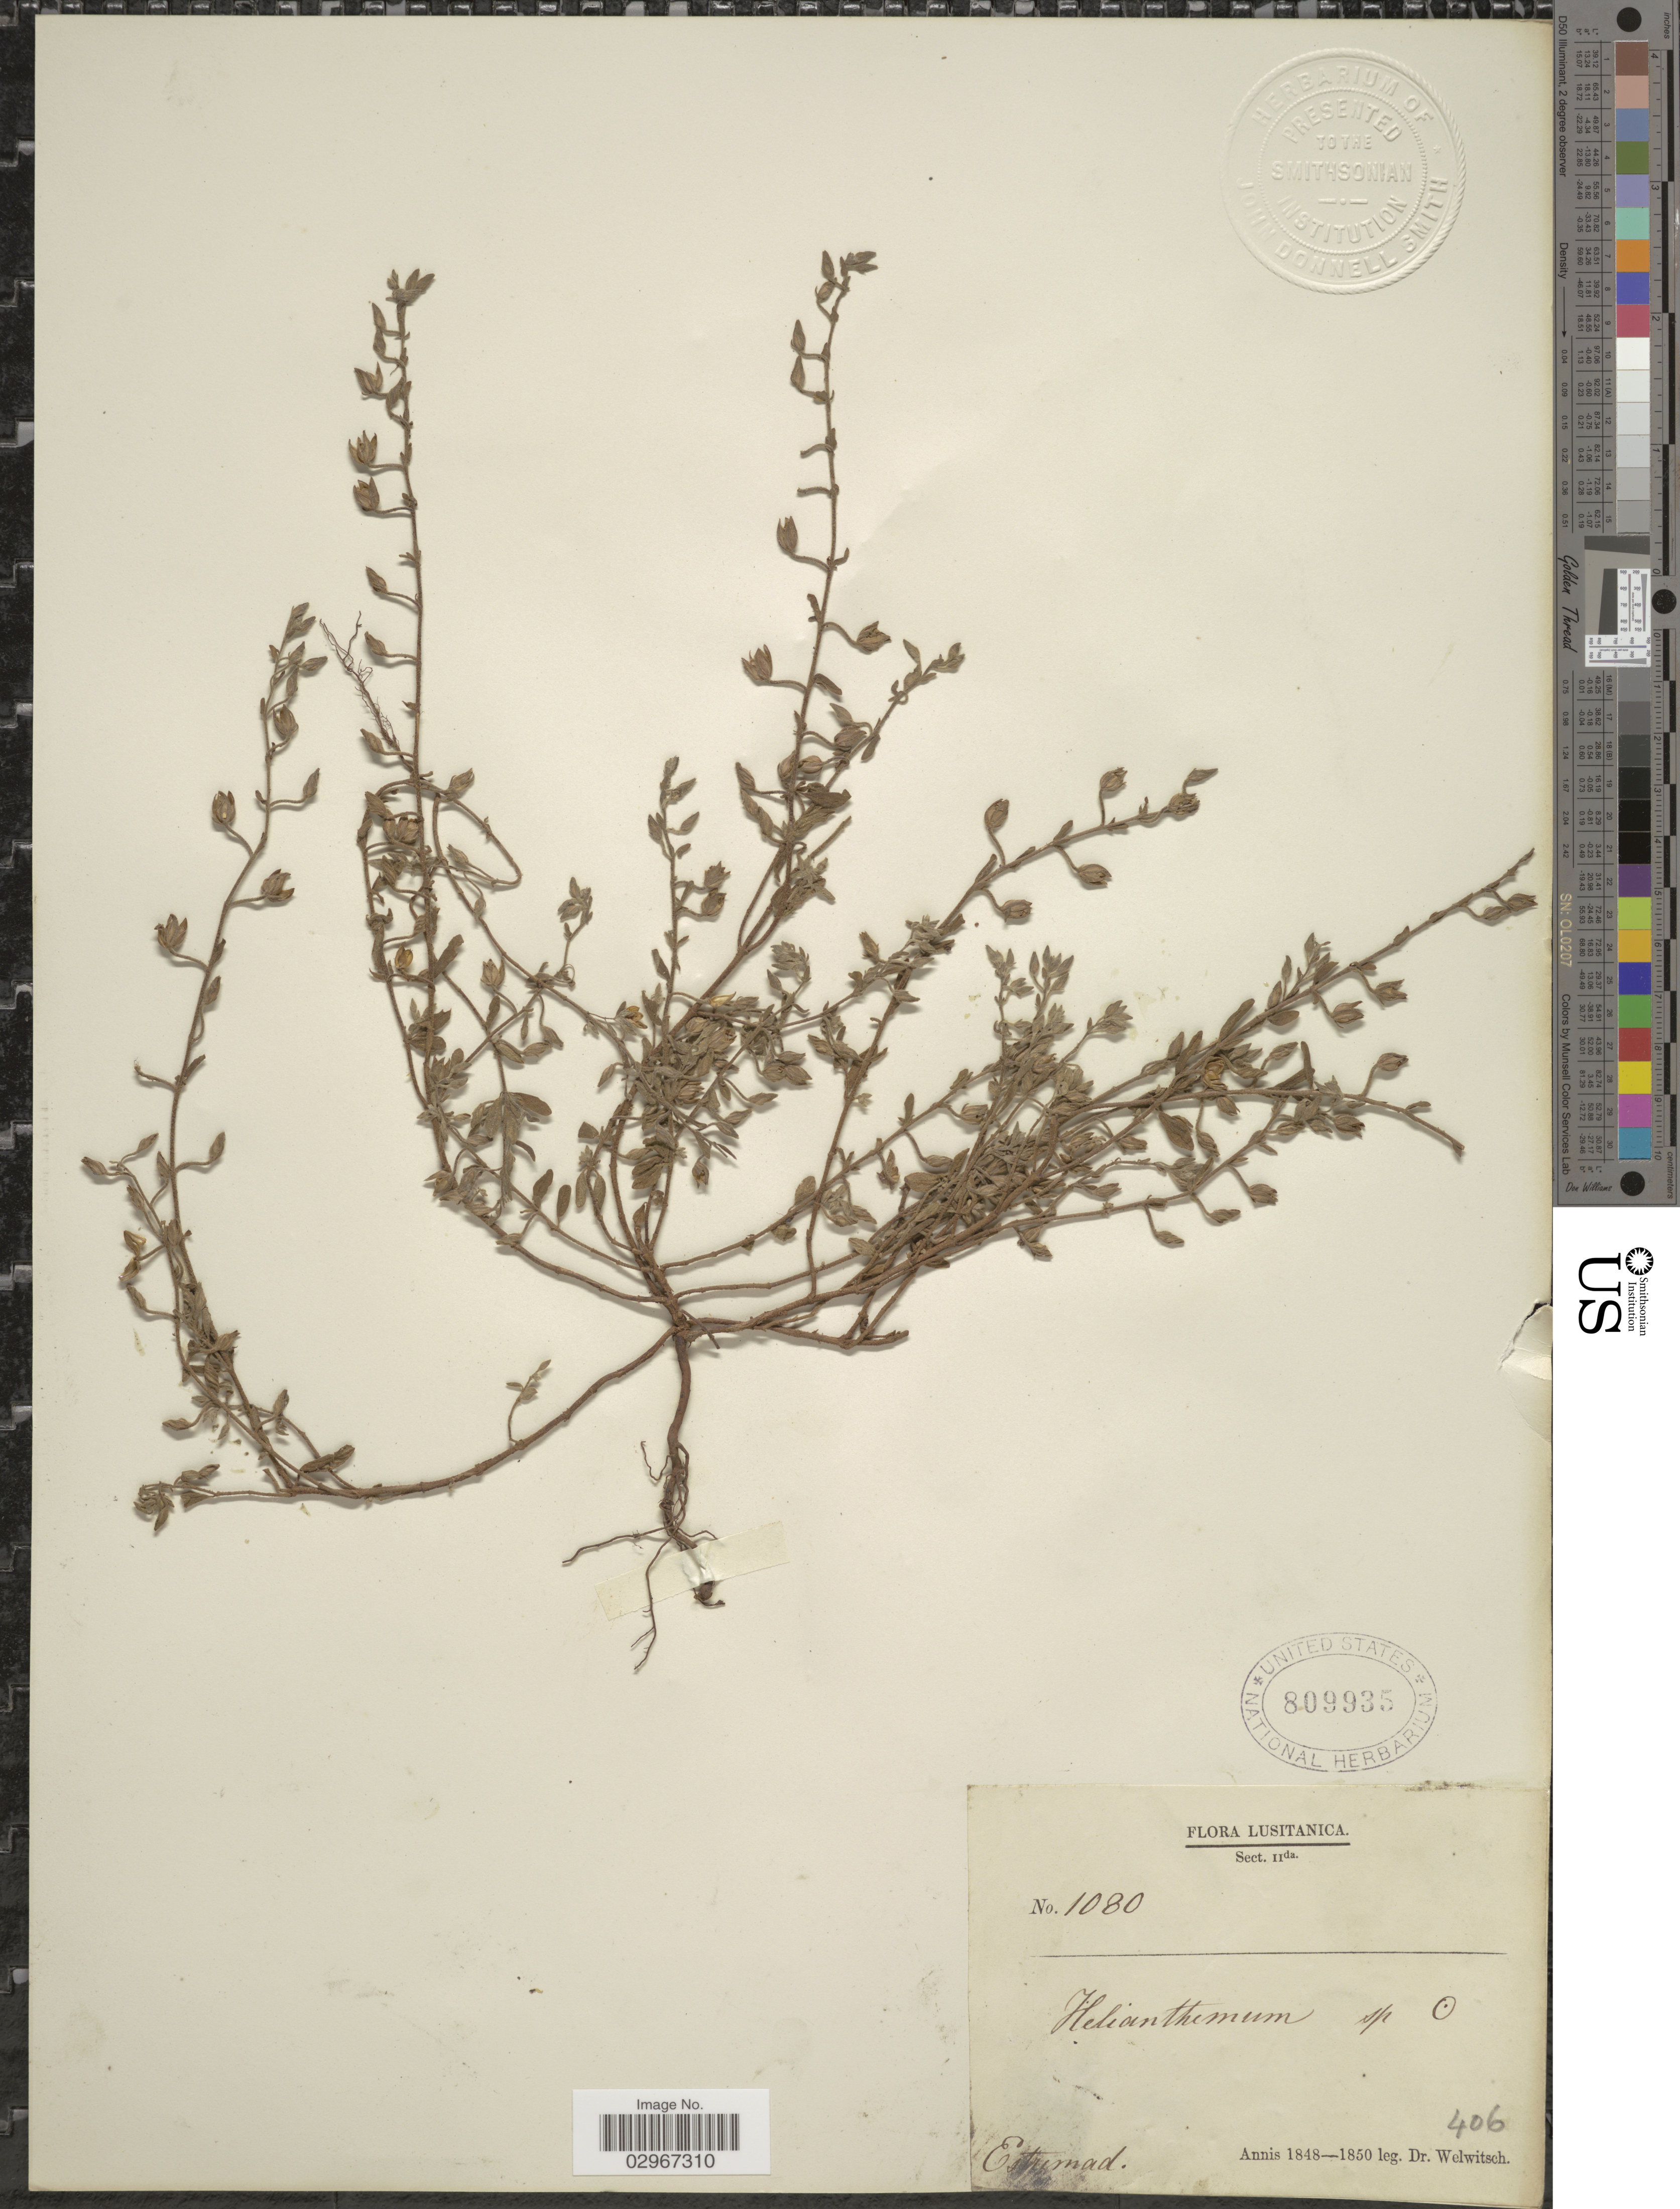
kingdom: Plantae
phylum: Tracheophyta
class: Magnoliopsida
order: Malvales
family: Cistaceae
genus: Helianthemum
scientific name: Helianthemum sp.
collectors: -. Welwitsch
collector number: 1080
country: Portugal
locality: Estumad, Lusitanica.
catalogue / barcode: US 809935